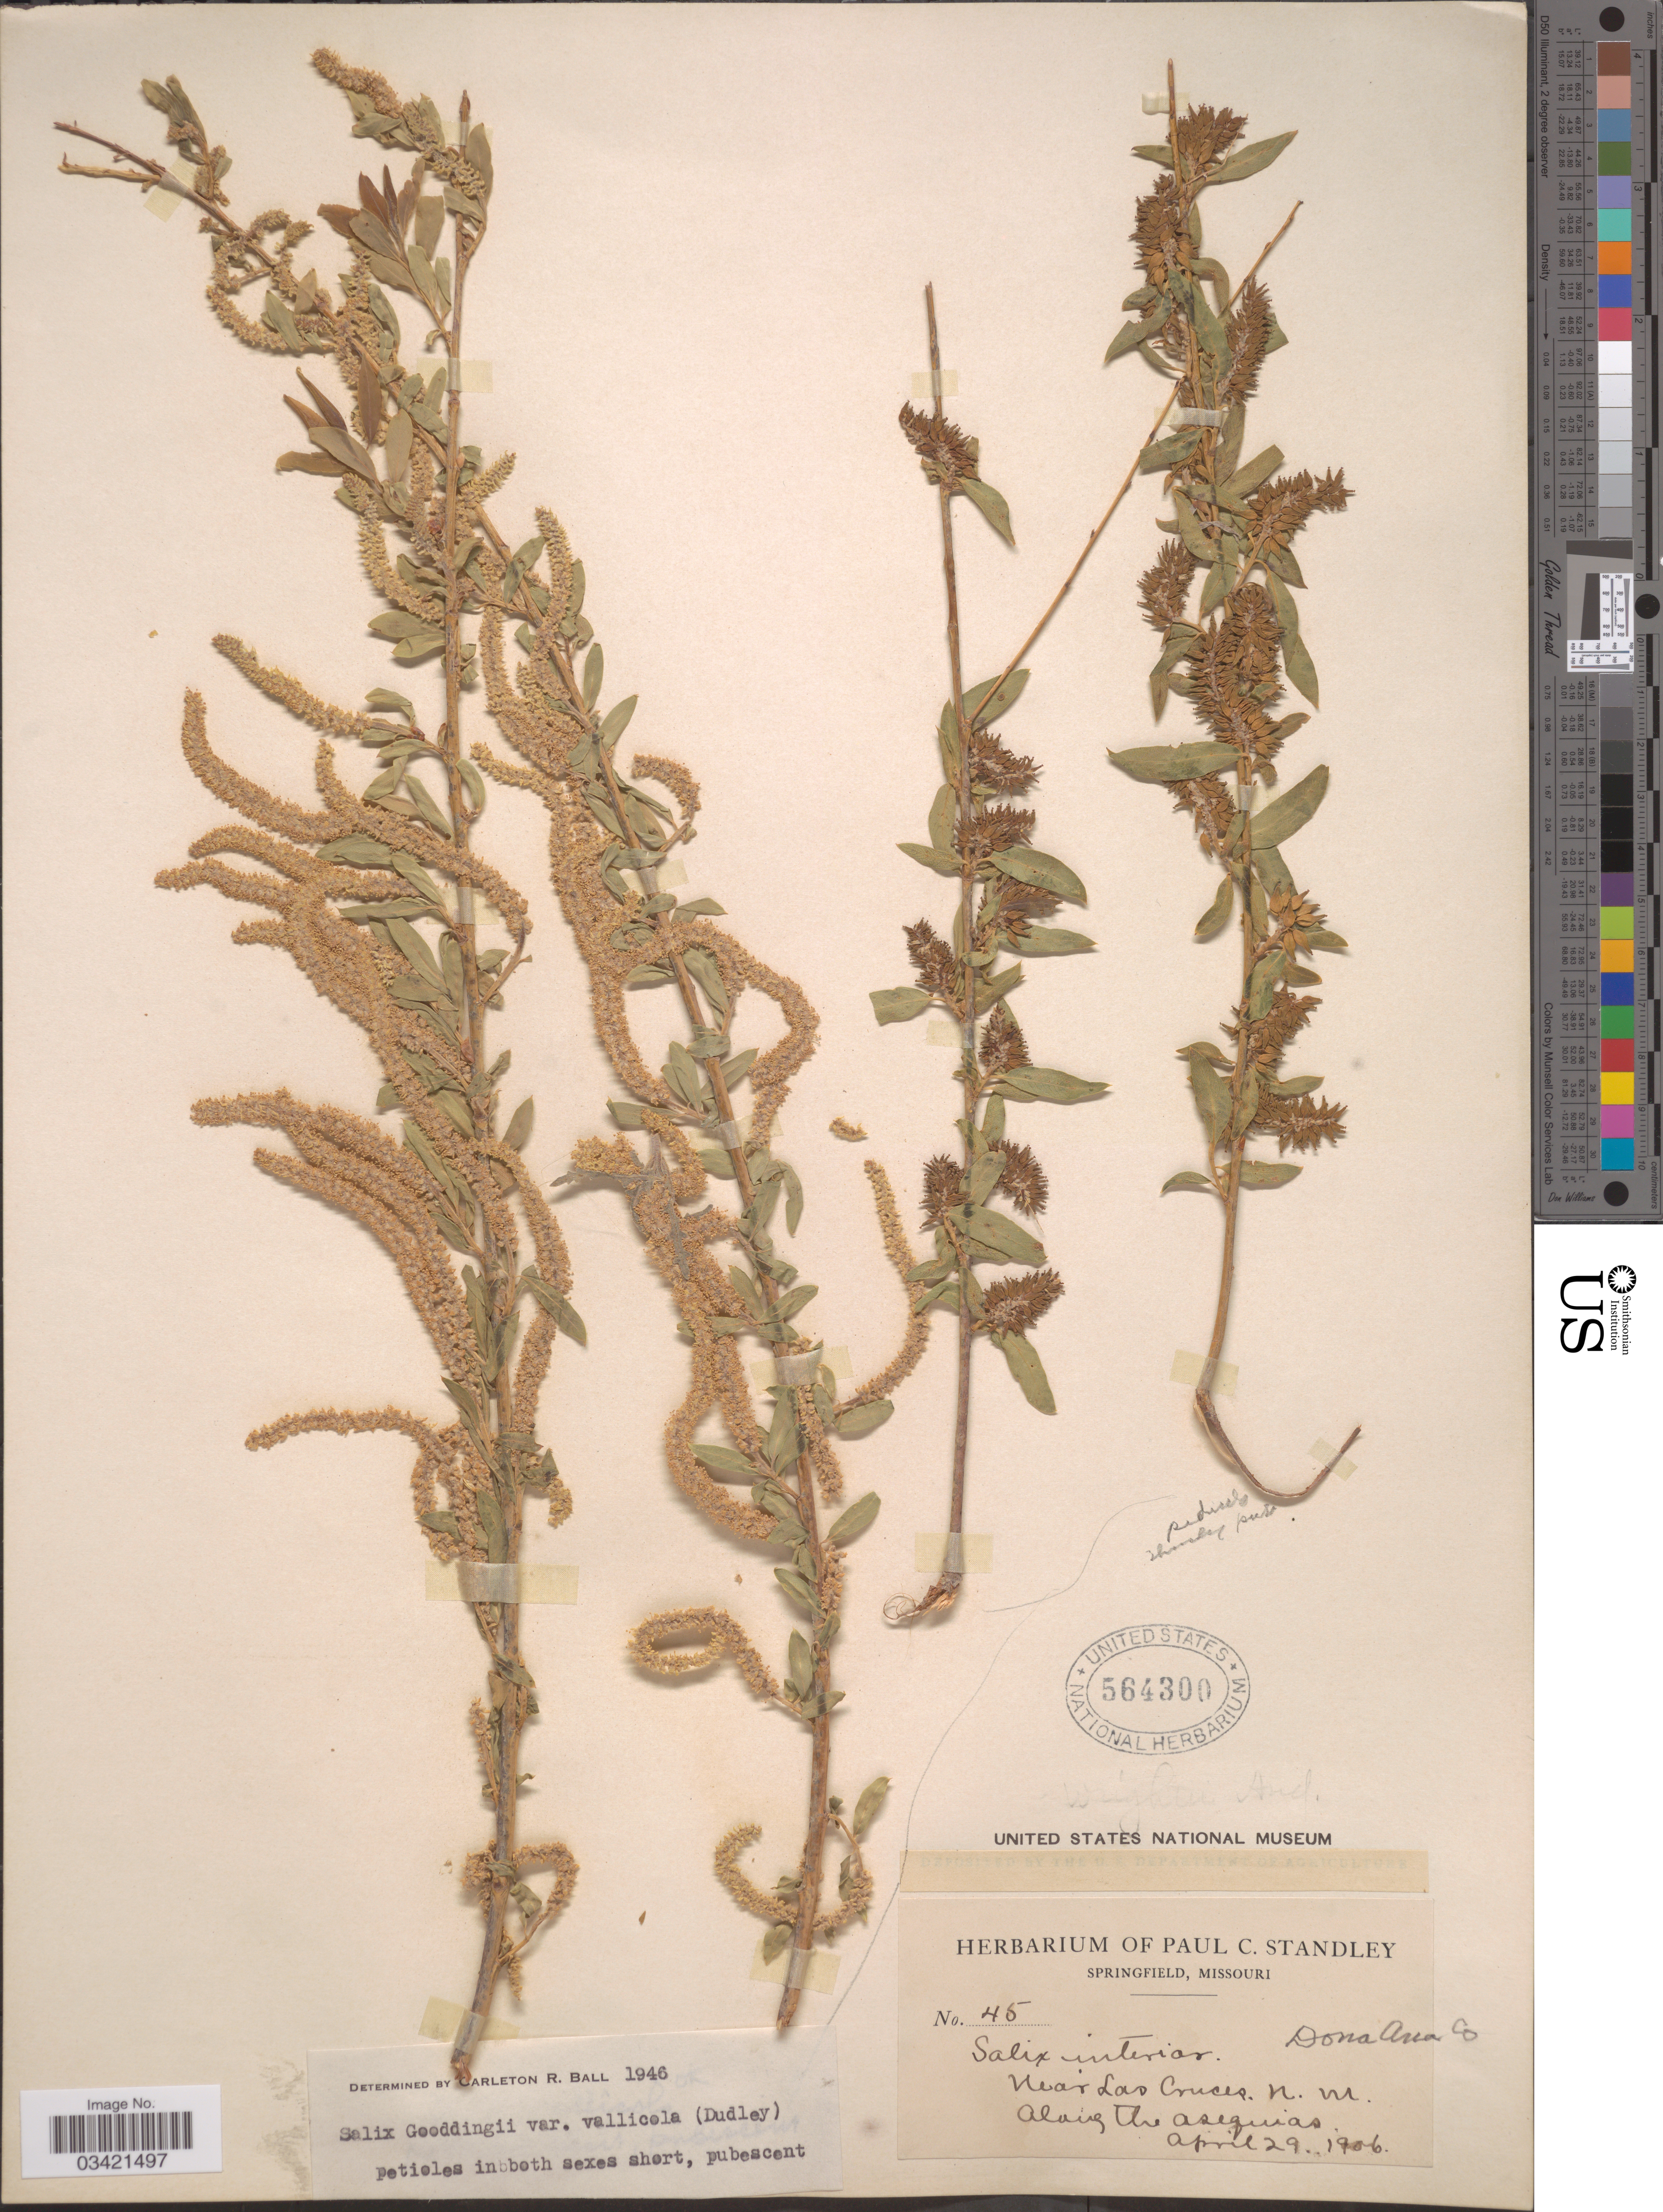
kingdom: Plantae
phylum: Tracheophyta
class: Magnoliopsida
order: Malpighiales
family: Salicaceae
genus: Salix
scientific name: Salix gooddingii var. vallicola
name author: (Dudley) C.R. Ball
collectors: ex herb. Paul C. Standley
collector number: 45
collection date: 1906-04-29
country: United States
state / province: New Mexico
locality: Dona Ana Co. Near Las Cruces. Along the asequias.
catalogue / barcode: US 564300